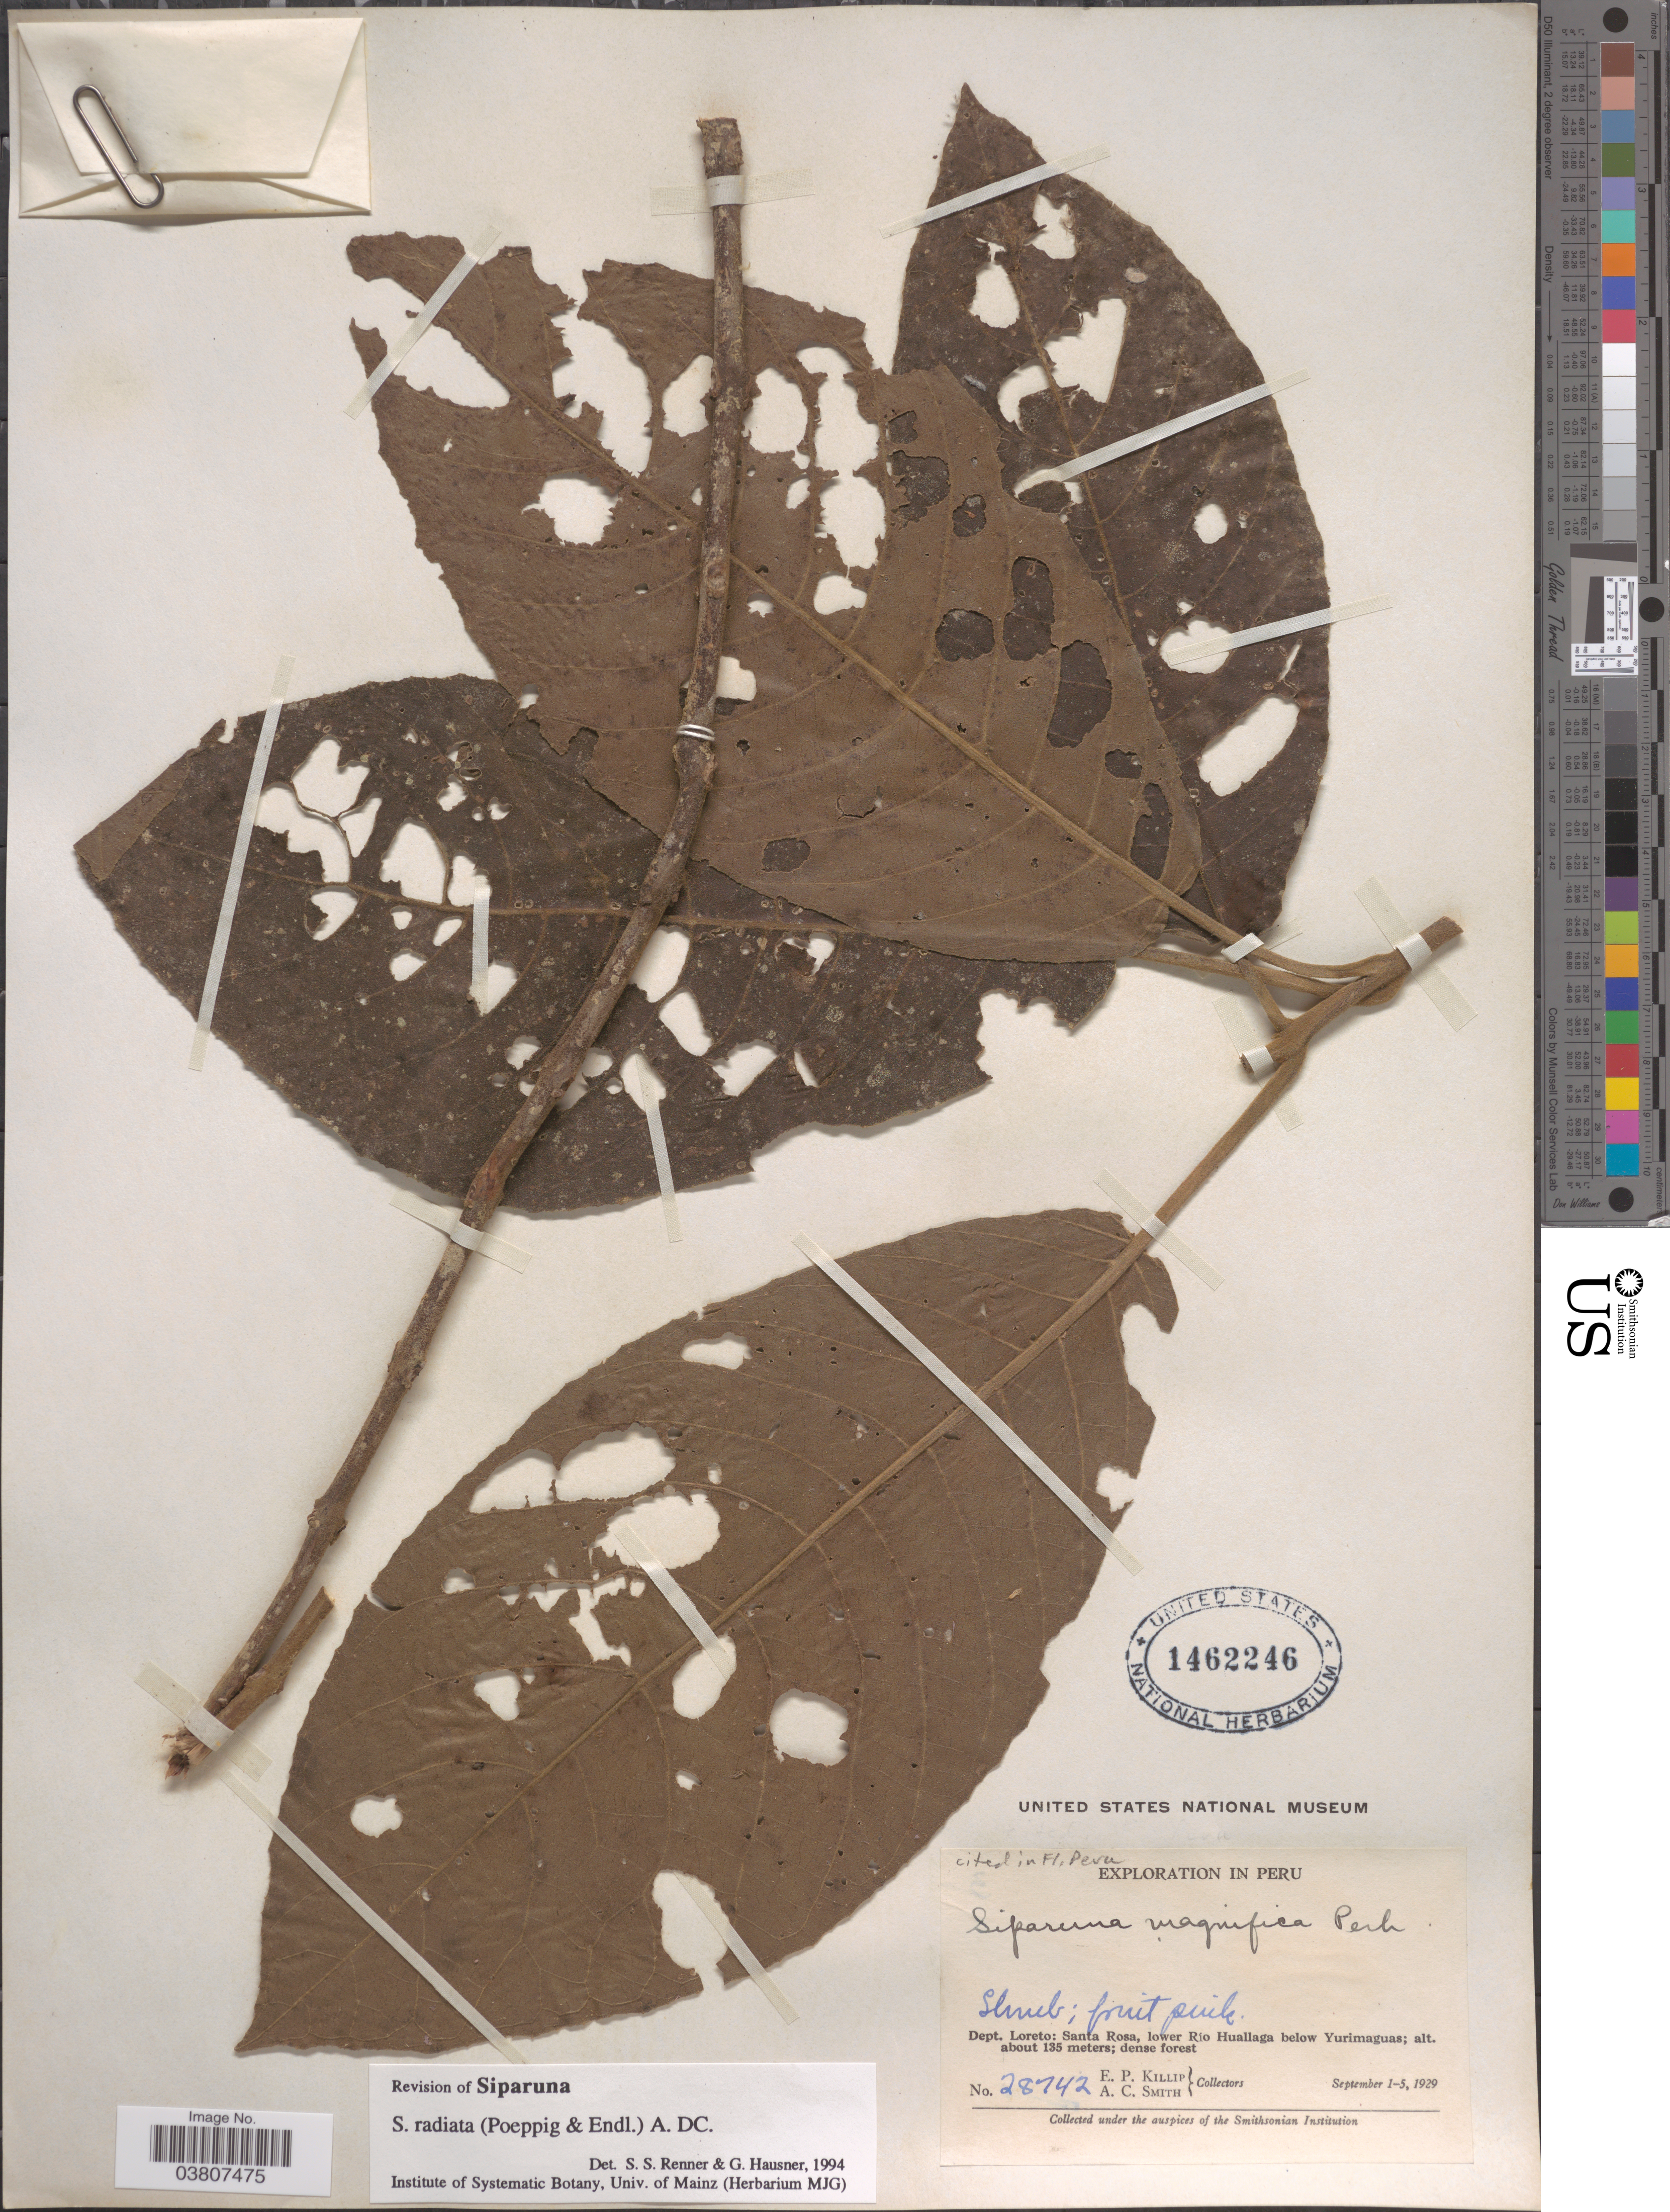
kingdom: Plantae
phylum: Tracheophyta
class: Magnoliopsida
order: Laurales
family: Siparunaceae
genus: Siparuna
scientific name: Siparuna sessiliflora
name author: (Kunth) A. DC.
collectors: E. P. Killip & A. C. Smith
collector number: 28742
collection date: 1929-09-01/1929-09-05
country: Peru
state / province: Loreto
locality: Dept. Loreto: Santa Rosa, lower Río Huallaga below Yurimaguas.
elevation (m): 135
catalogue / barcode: US 1462246